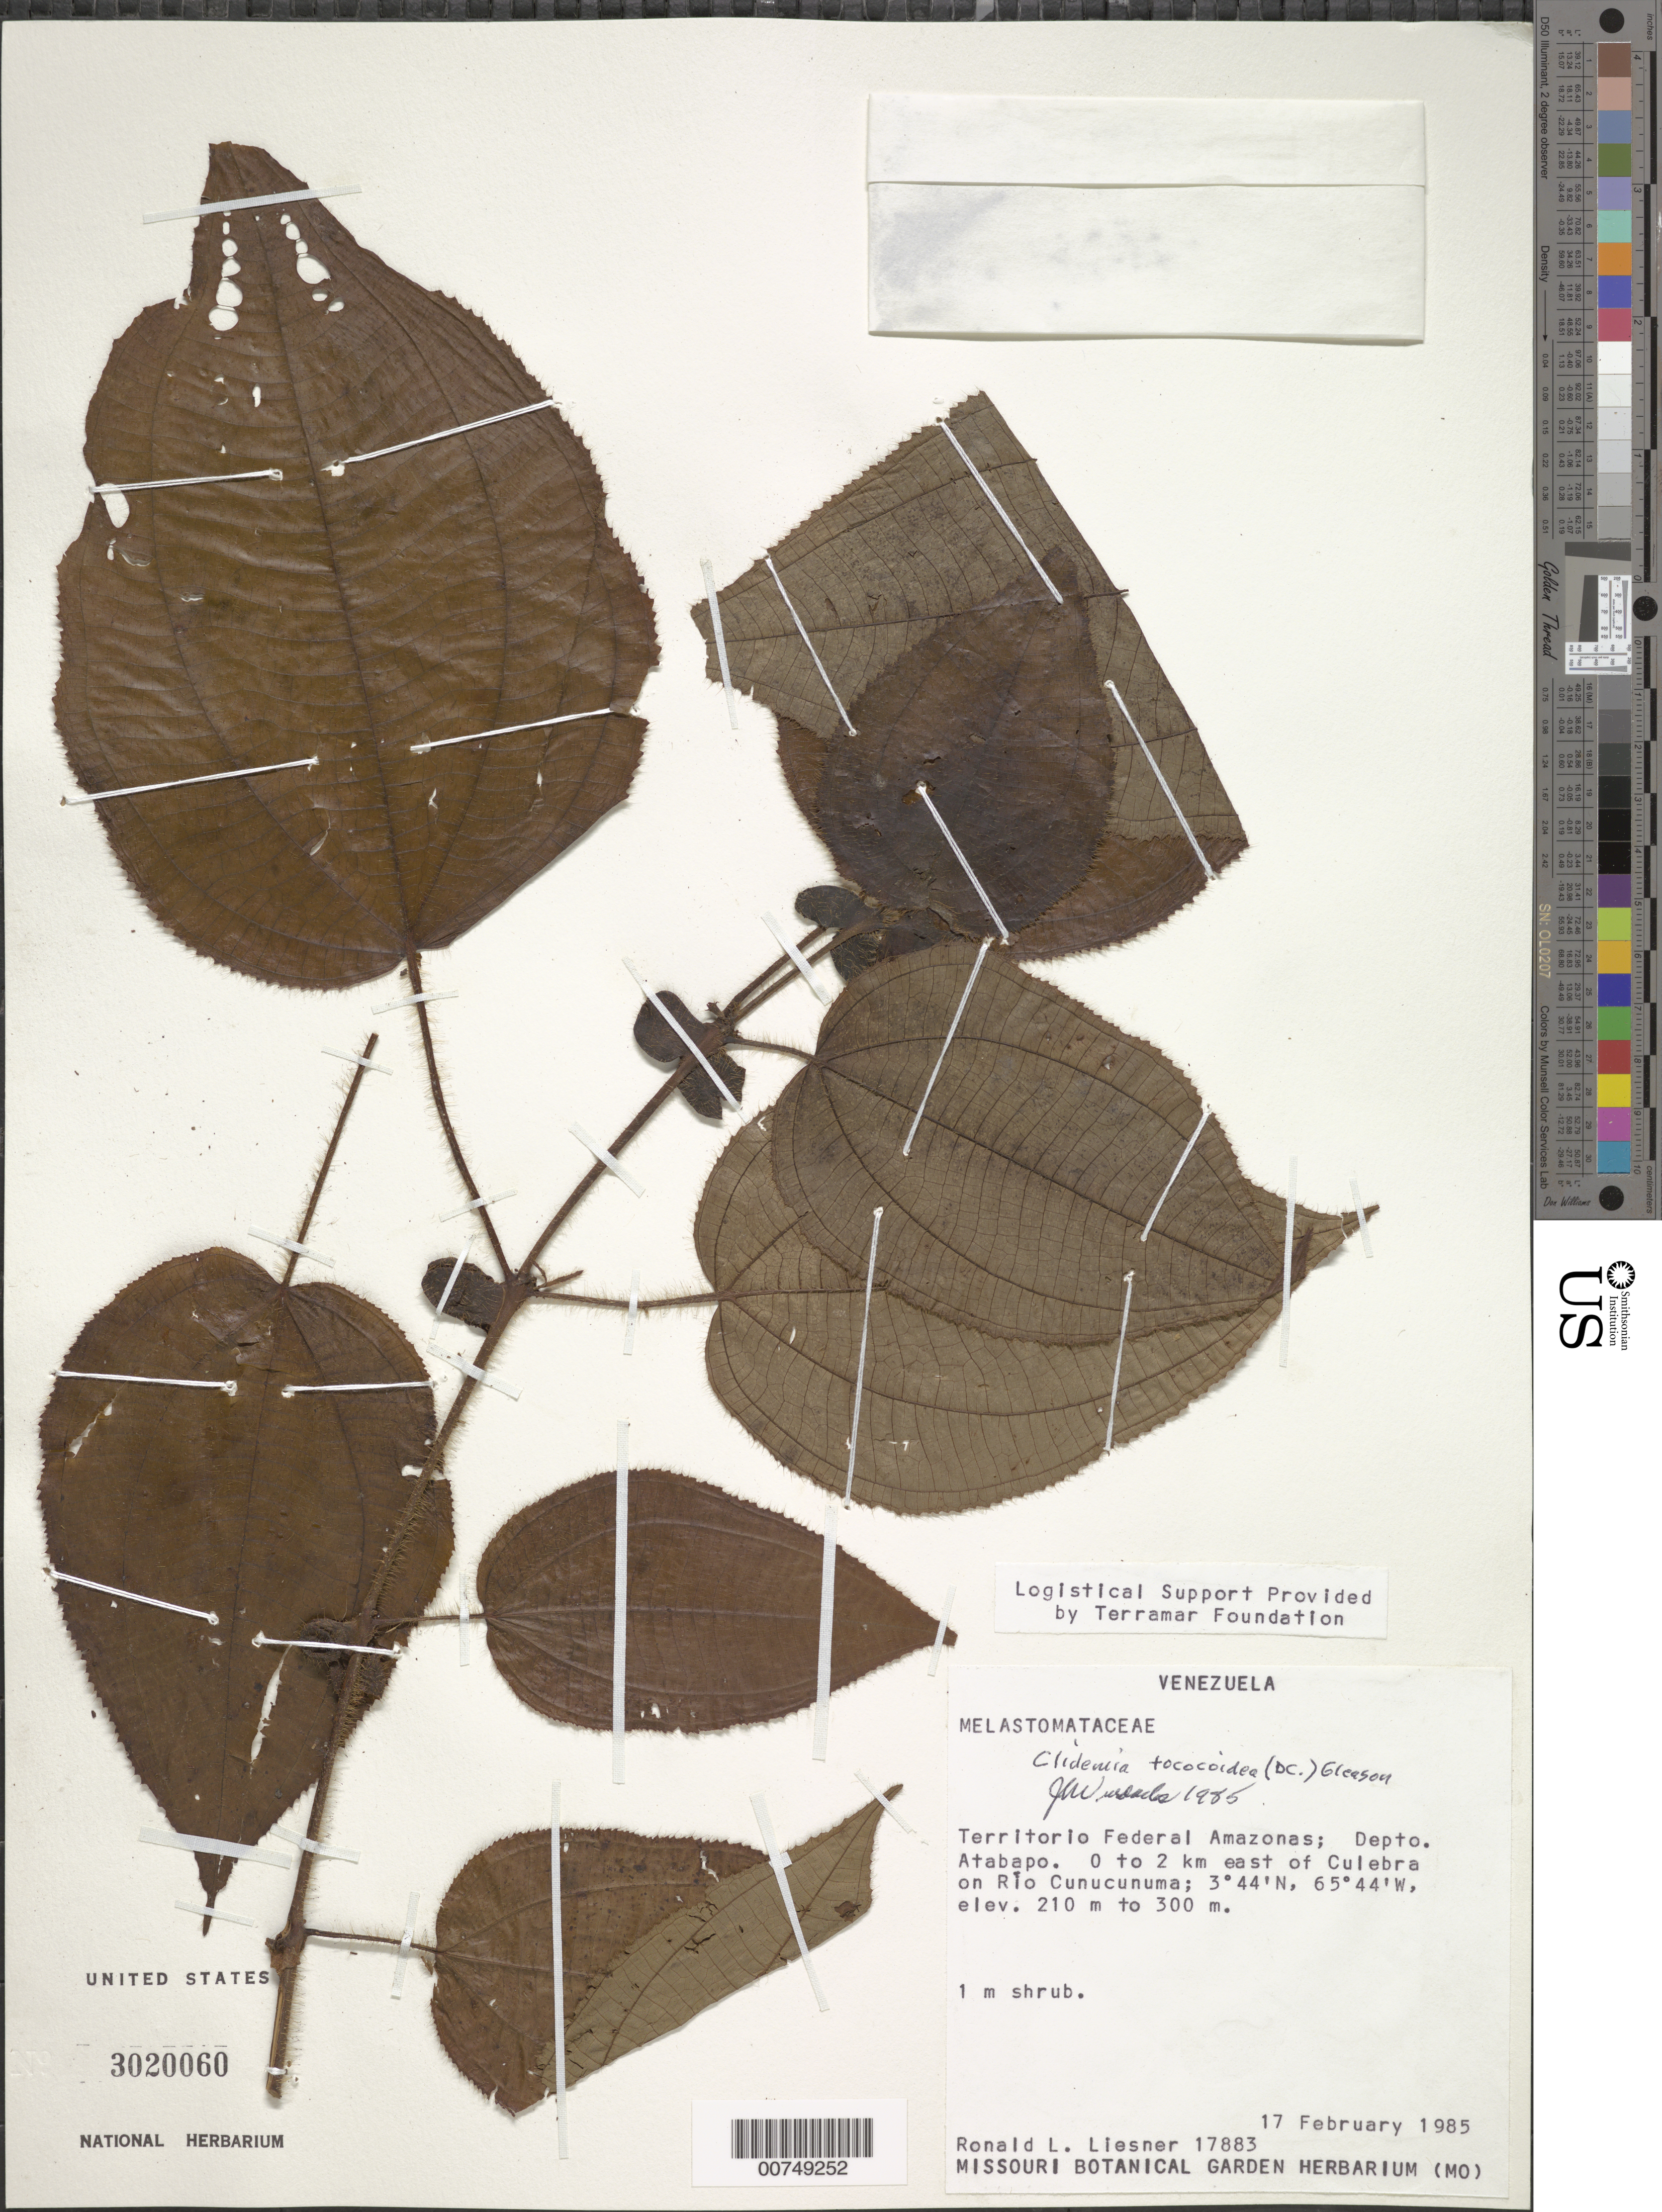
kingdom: Plantae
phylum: Tracheophyta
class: Magnoliopsida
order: Myrtales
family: Melastomataceae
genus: Clidemia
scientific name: Clidemia tococoidea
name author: (DC.) Gleason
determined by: Wurdack, John J., (US), US (UNITED STATES)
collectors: R. L. Liesner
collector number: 17883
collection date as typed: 17-Feb-85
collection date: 1985-02-17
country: Venezuela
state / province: Amazonas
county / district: Atabapo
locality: Río Cunucunuma, 0 to 2 km east of Culebra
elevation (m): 210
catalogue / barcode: US 3020060